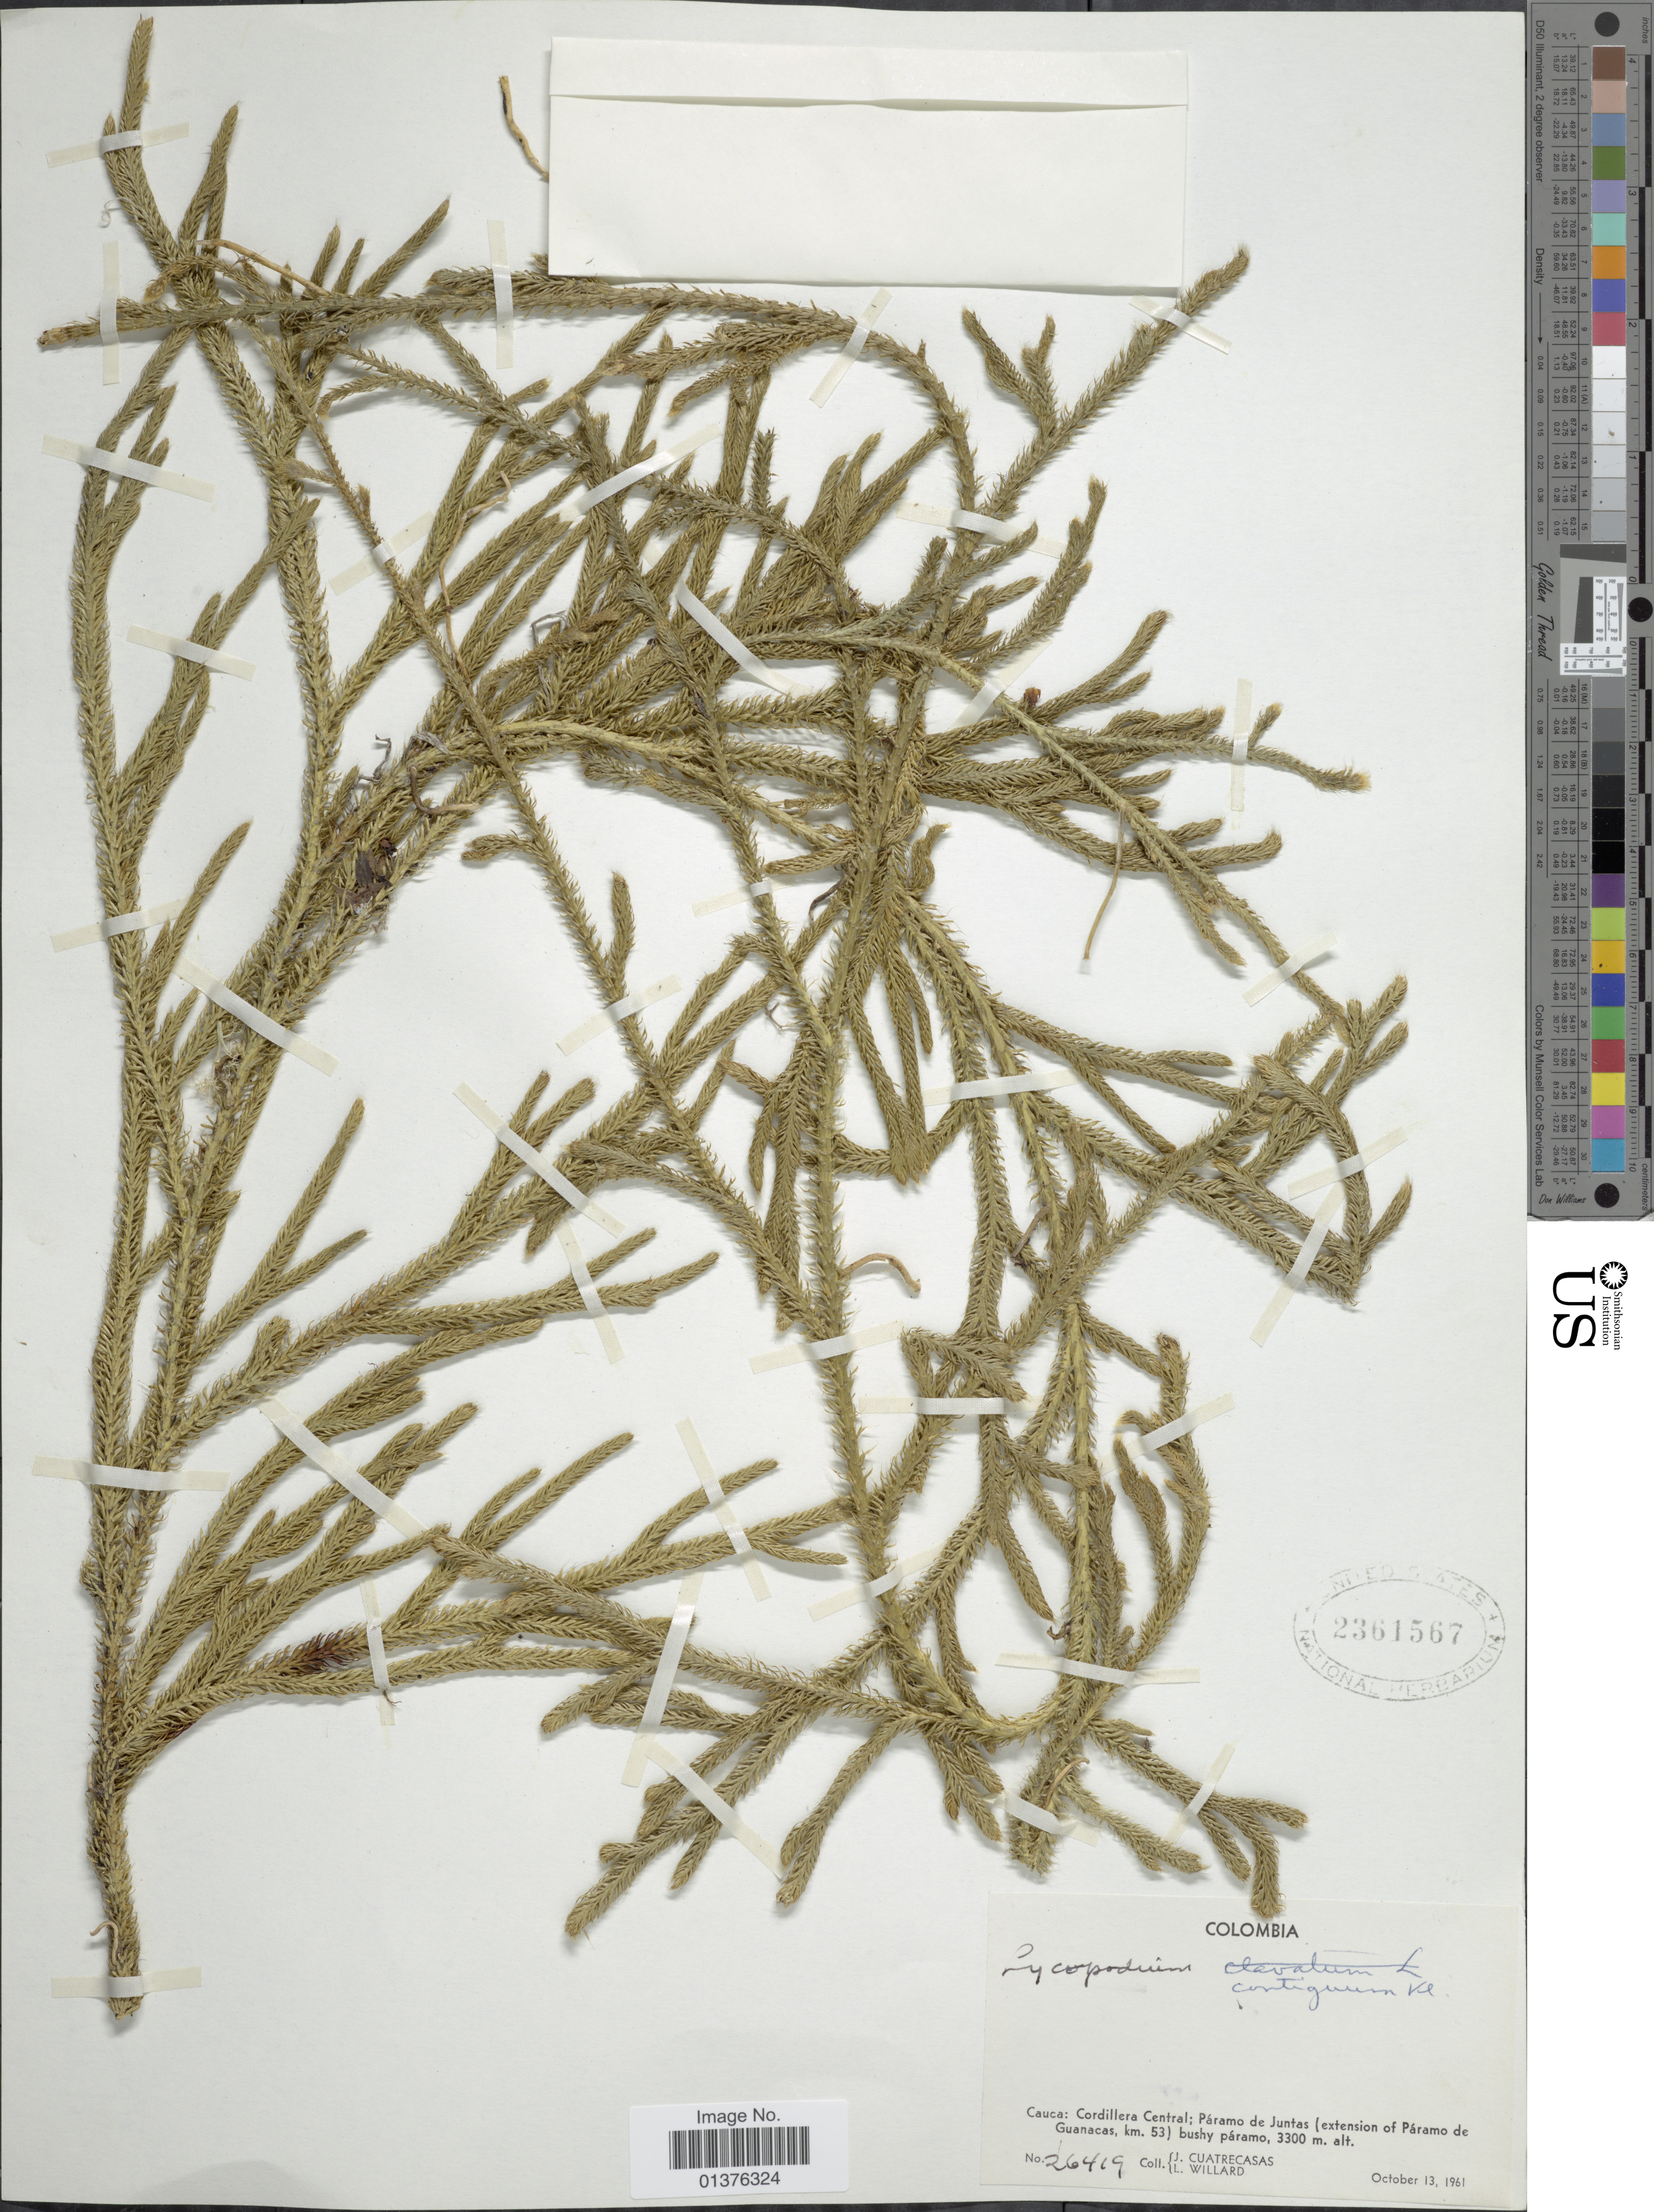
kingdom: Plantae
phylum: Tracheophyta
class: Lycopodiopsida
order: Lycopodiales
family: Lycopodiaceae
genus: Lycopodium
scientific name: Lycopodium clavatum subsp. contiguum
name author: (Klotzsch) B. Øllg.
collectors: J. Cuatrecasas & L. Willard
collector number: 26419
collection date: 1961-10-13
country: Colombia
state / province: Cauca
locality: Cordillera Central: Páramo de Juntas(extension of Páramo de Guanacas, km53)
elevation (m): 3300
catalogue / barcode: US 2361567